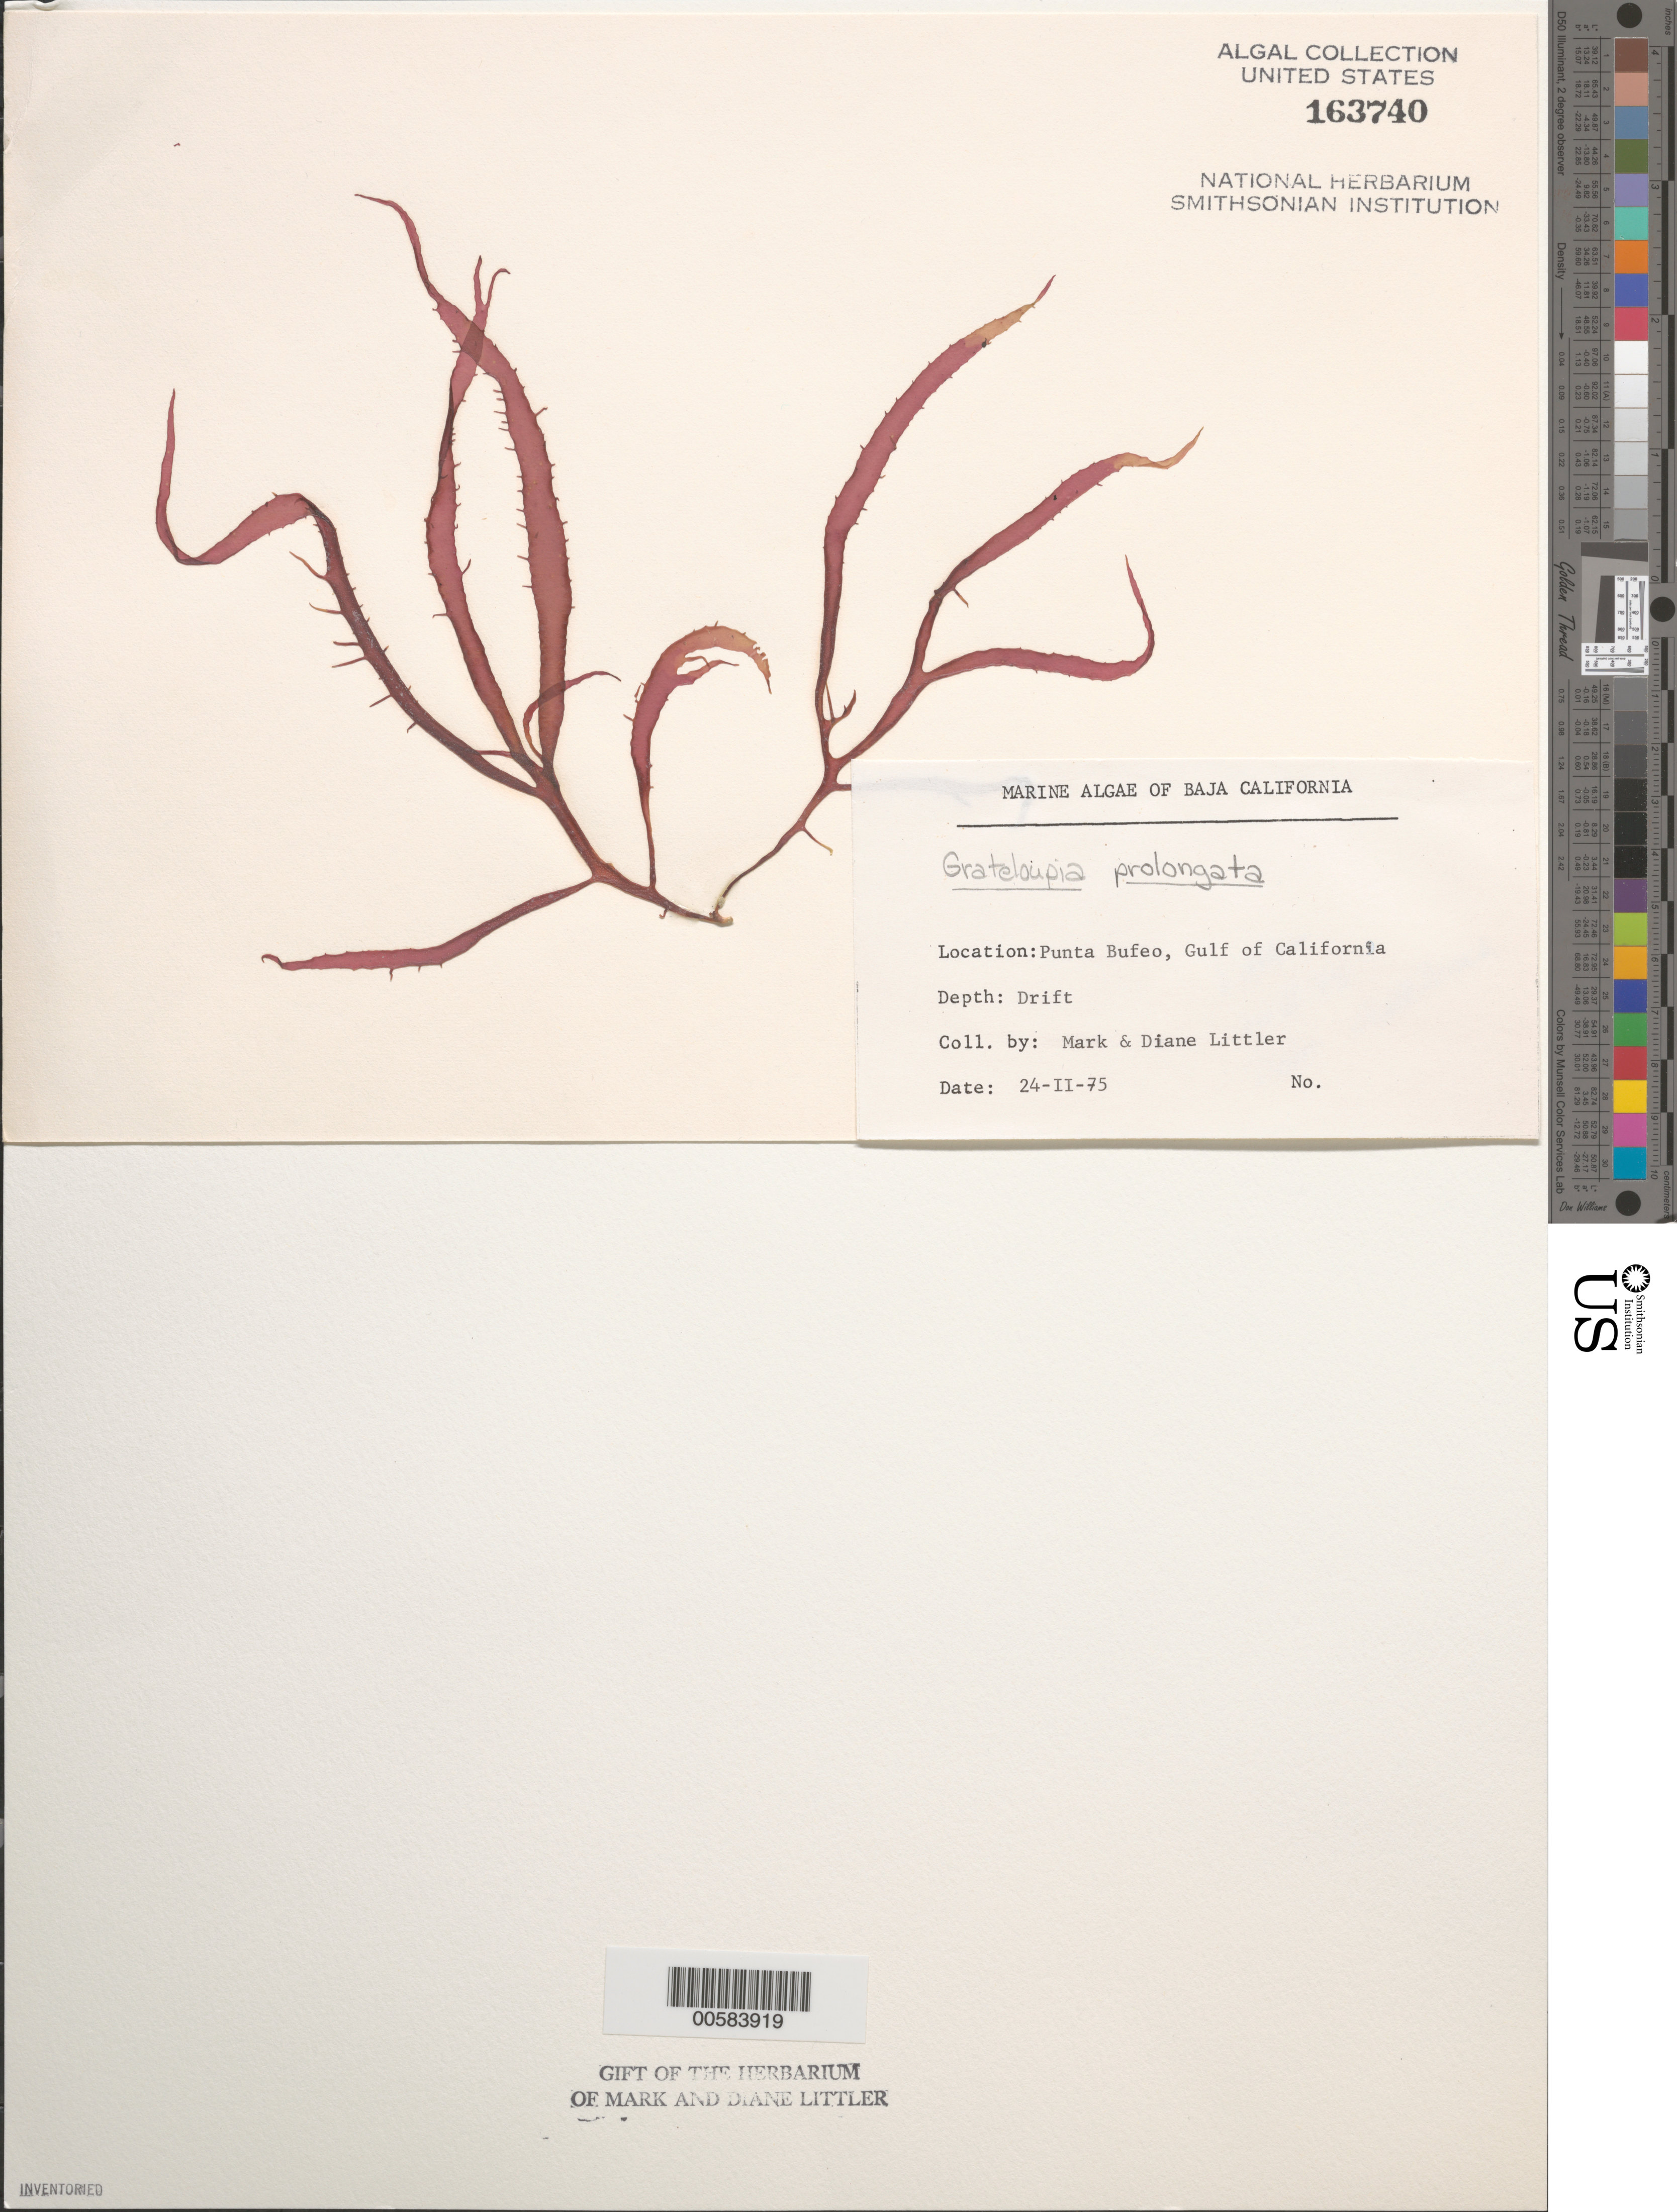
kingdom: Plantae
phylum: Rhodophyta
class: Florideophyceae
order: Halymeniales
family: Halymeniaceae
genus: Grateloupia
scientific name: Grateloupia prolongata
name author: J. Agardh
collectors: M. M. Littler & D. S. Littler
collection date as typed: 24 Feb 1975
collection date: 1975-02-24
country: Mexico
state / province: Baja California Norte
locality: Punta Bufeo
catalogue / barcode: US 163740